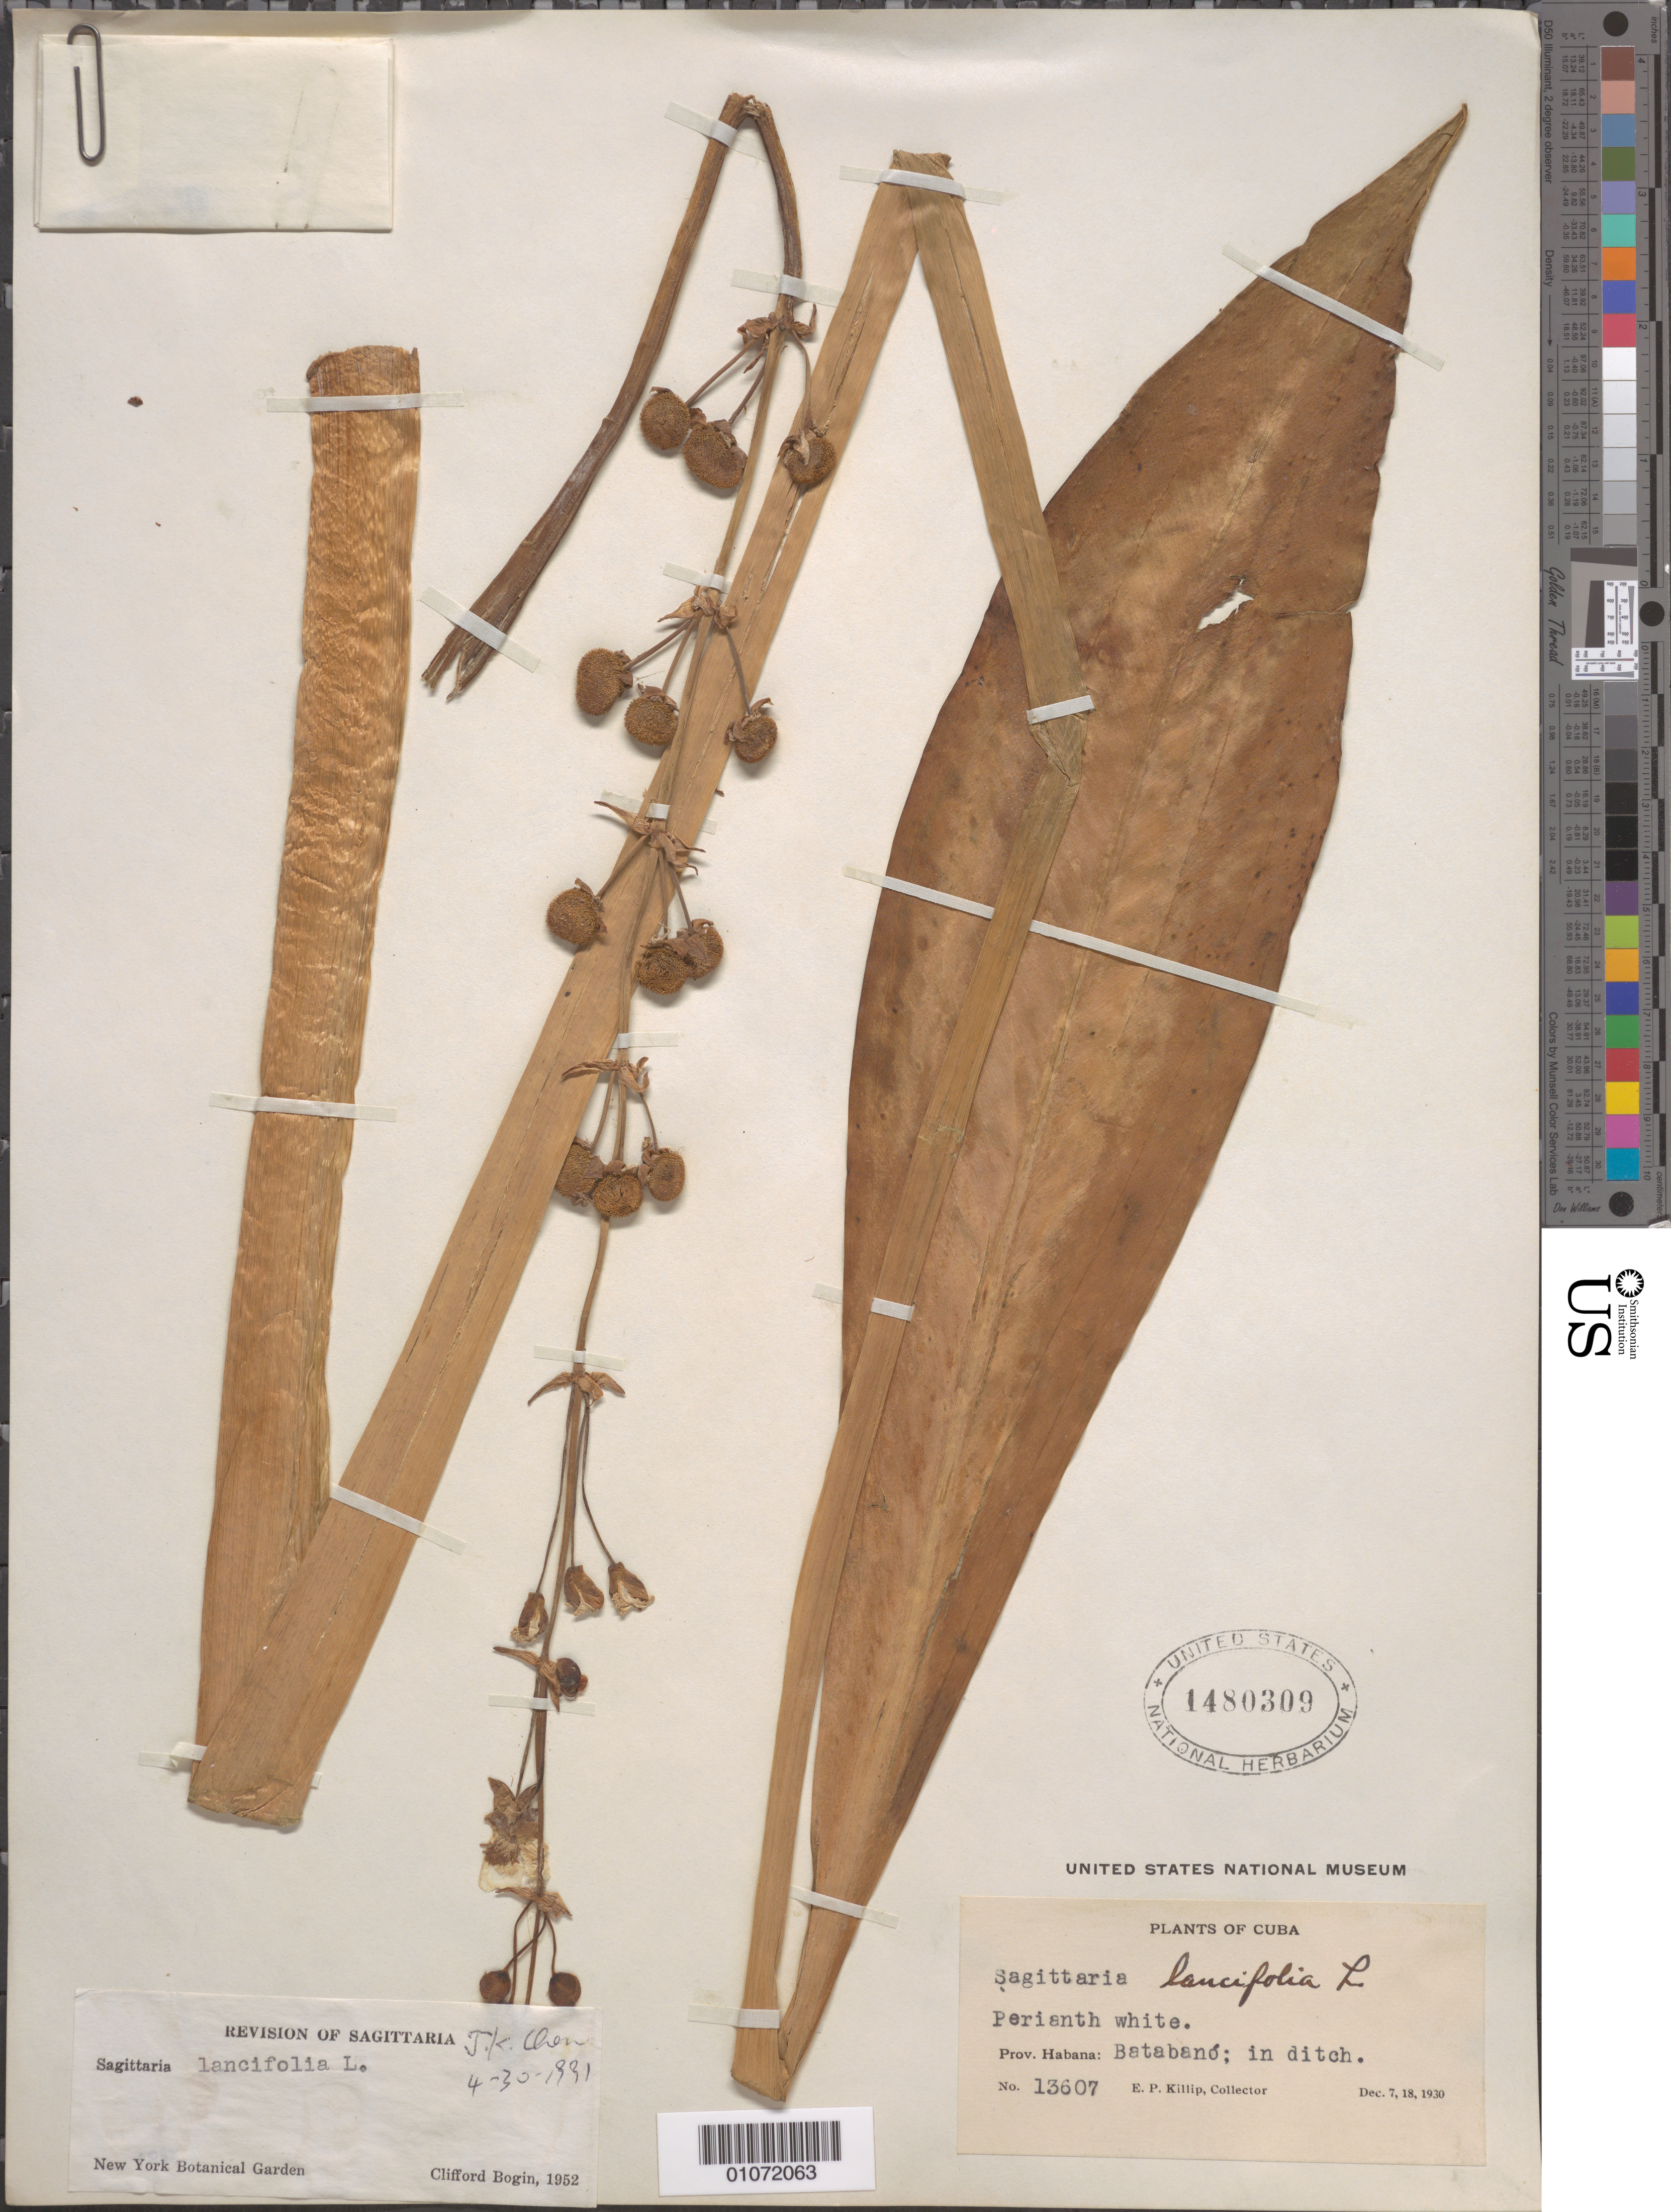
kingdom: Plantae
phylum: Tracheophyta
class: Liliopsida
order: Alismatales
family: Alismataceae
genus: Sagittaria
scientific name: Sagittaria lancifolia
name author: L.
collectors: E. P. Killip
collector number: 13607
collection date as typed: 07 Dec 1930 and 18 Dec 1930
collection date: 1930-12-07,1930-12-18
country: Cuba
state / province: La Habana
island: Cuba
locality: Batabano in ditch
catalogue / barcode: US 1480309